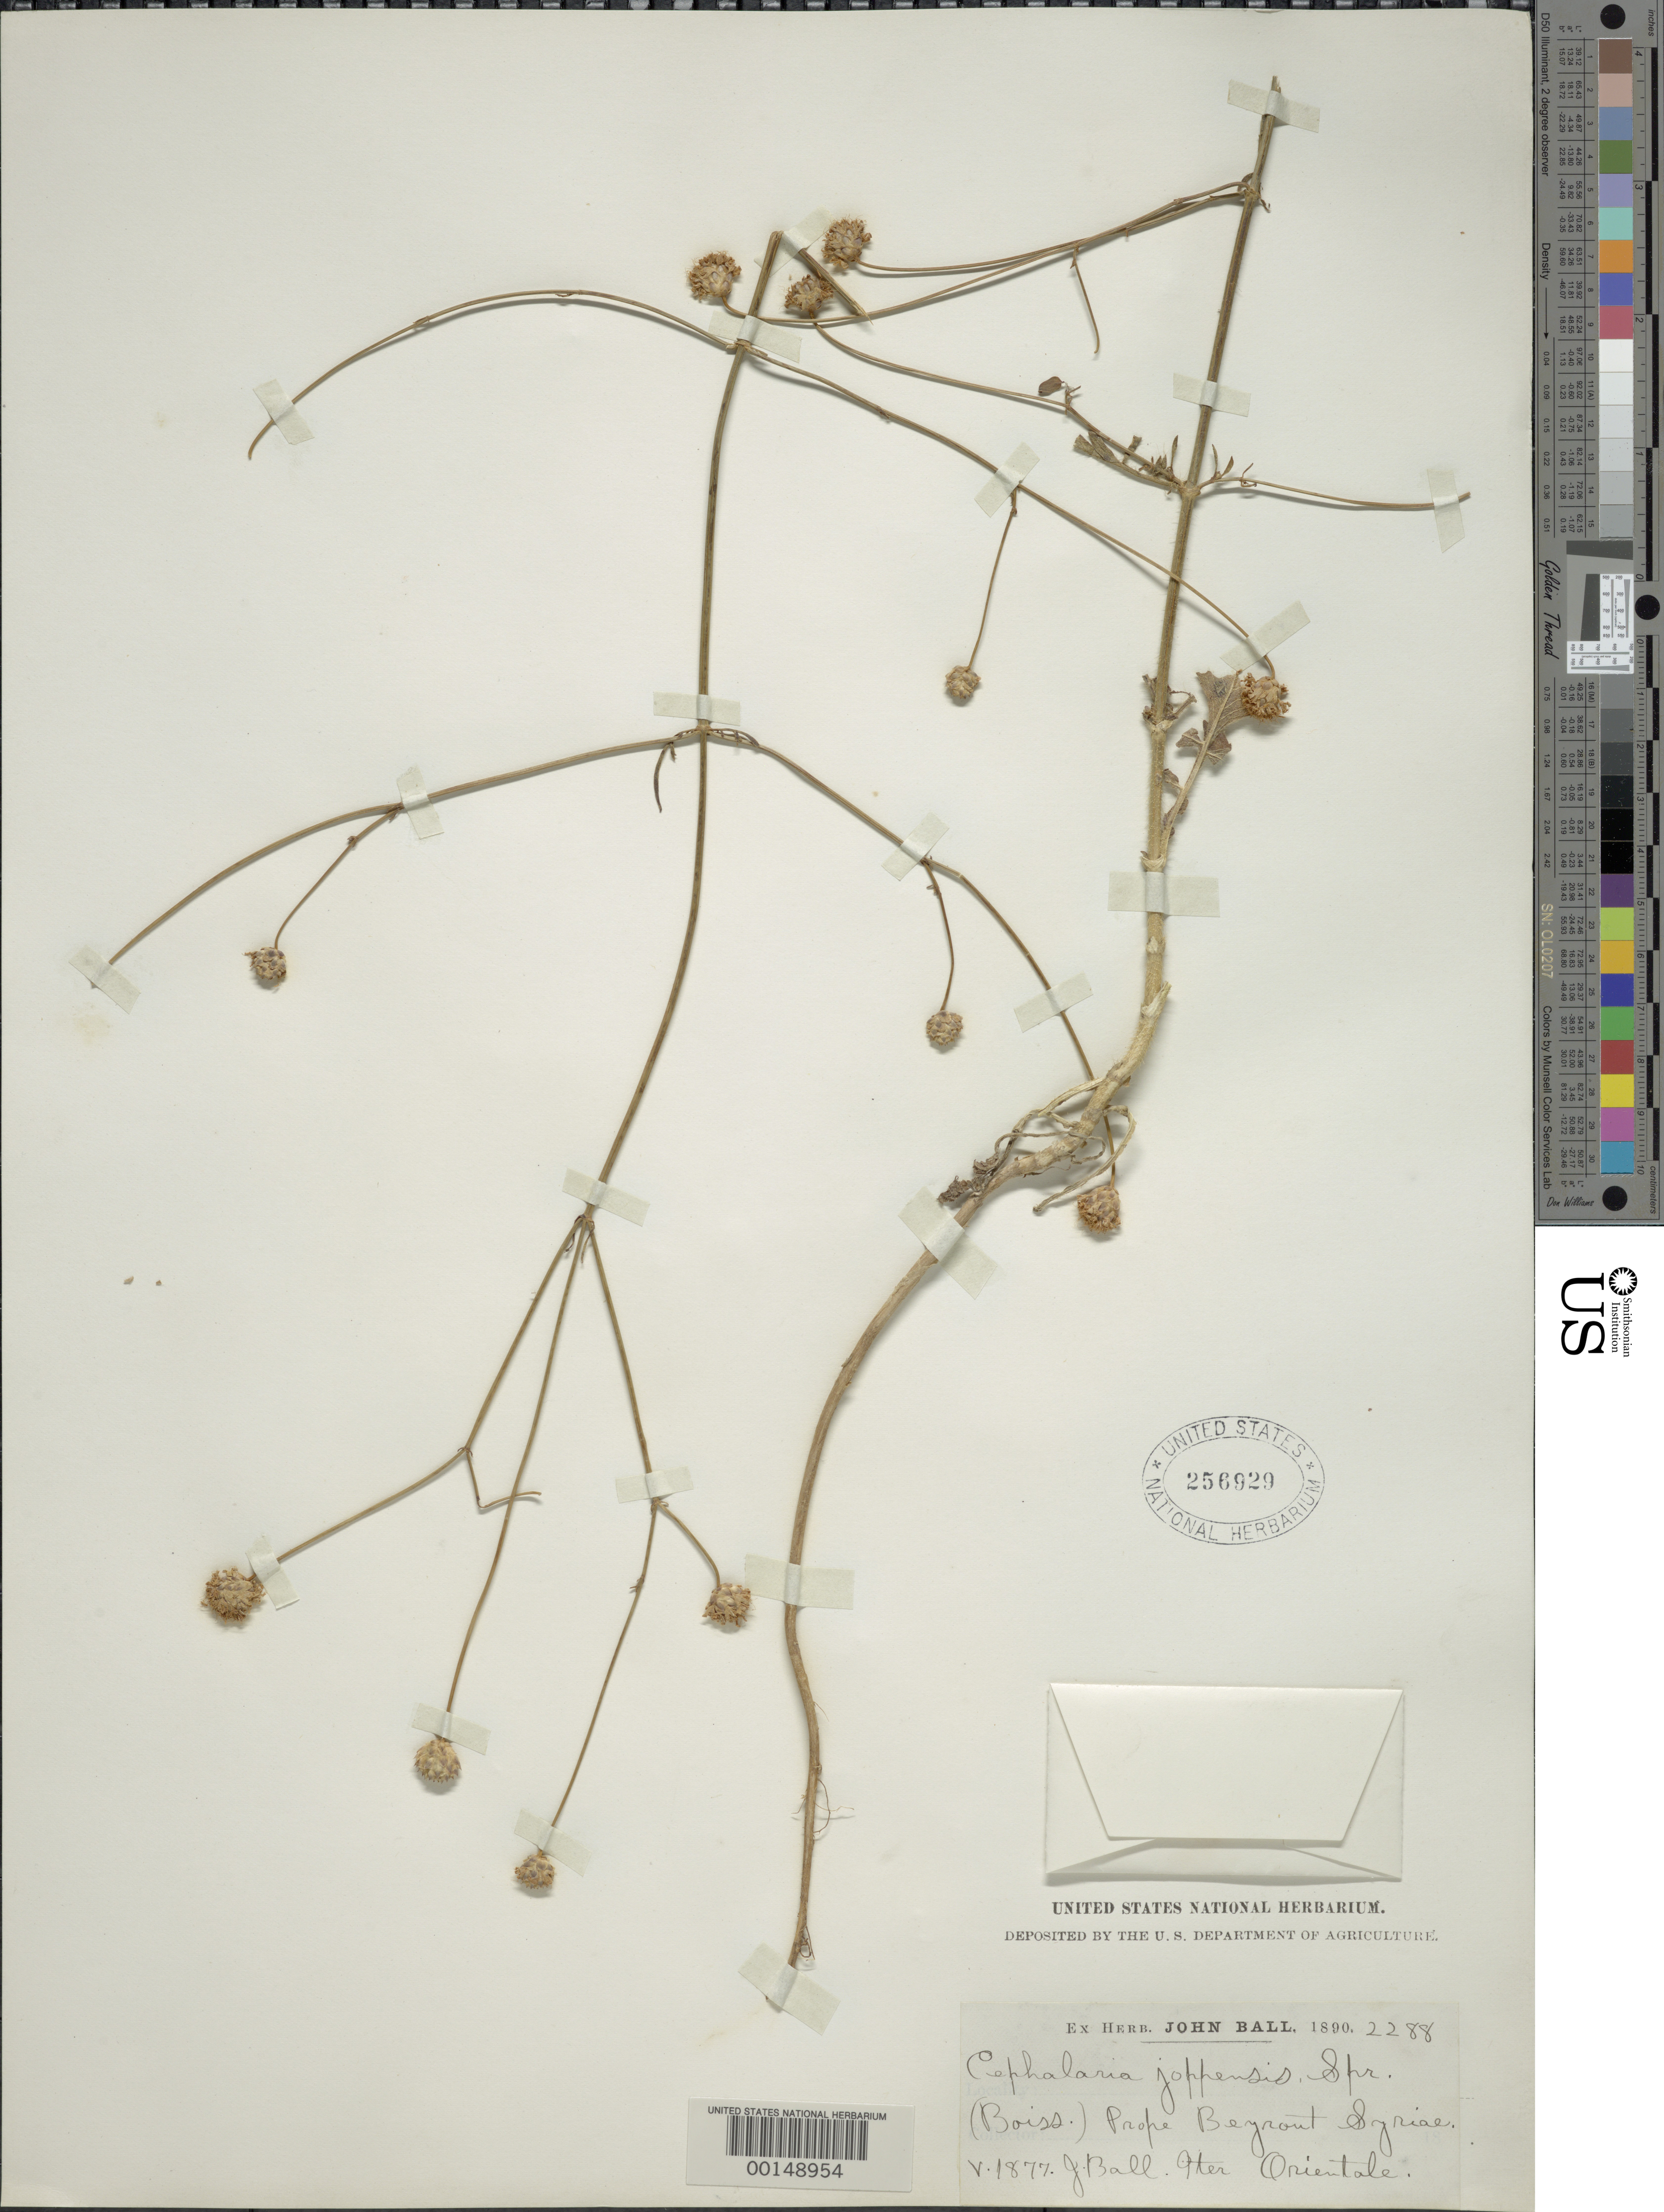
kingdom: Plantae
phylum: Tracheophyta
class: Magnoliopsida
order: Dipsacales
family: Caprifoliaceae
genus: Cephalaria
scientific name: Cephalaria joppica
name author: (Spreng.) V.A. Matthews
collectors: J. Ball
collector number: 2288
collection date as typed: May 1877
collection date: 1877-05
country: Lebanon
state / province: Beyrouth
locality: Near Beyrout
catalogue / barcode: US 256929